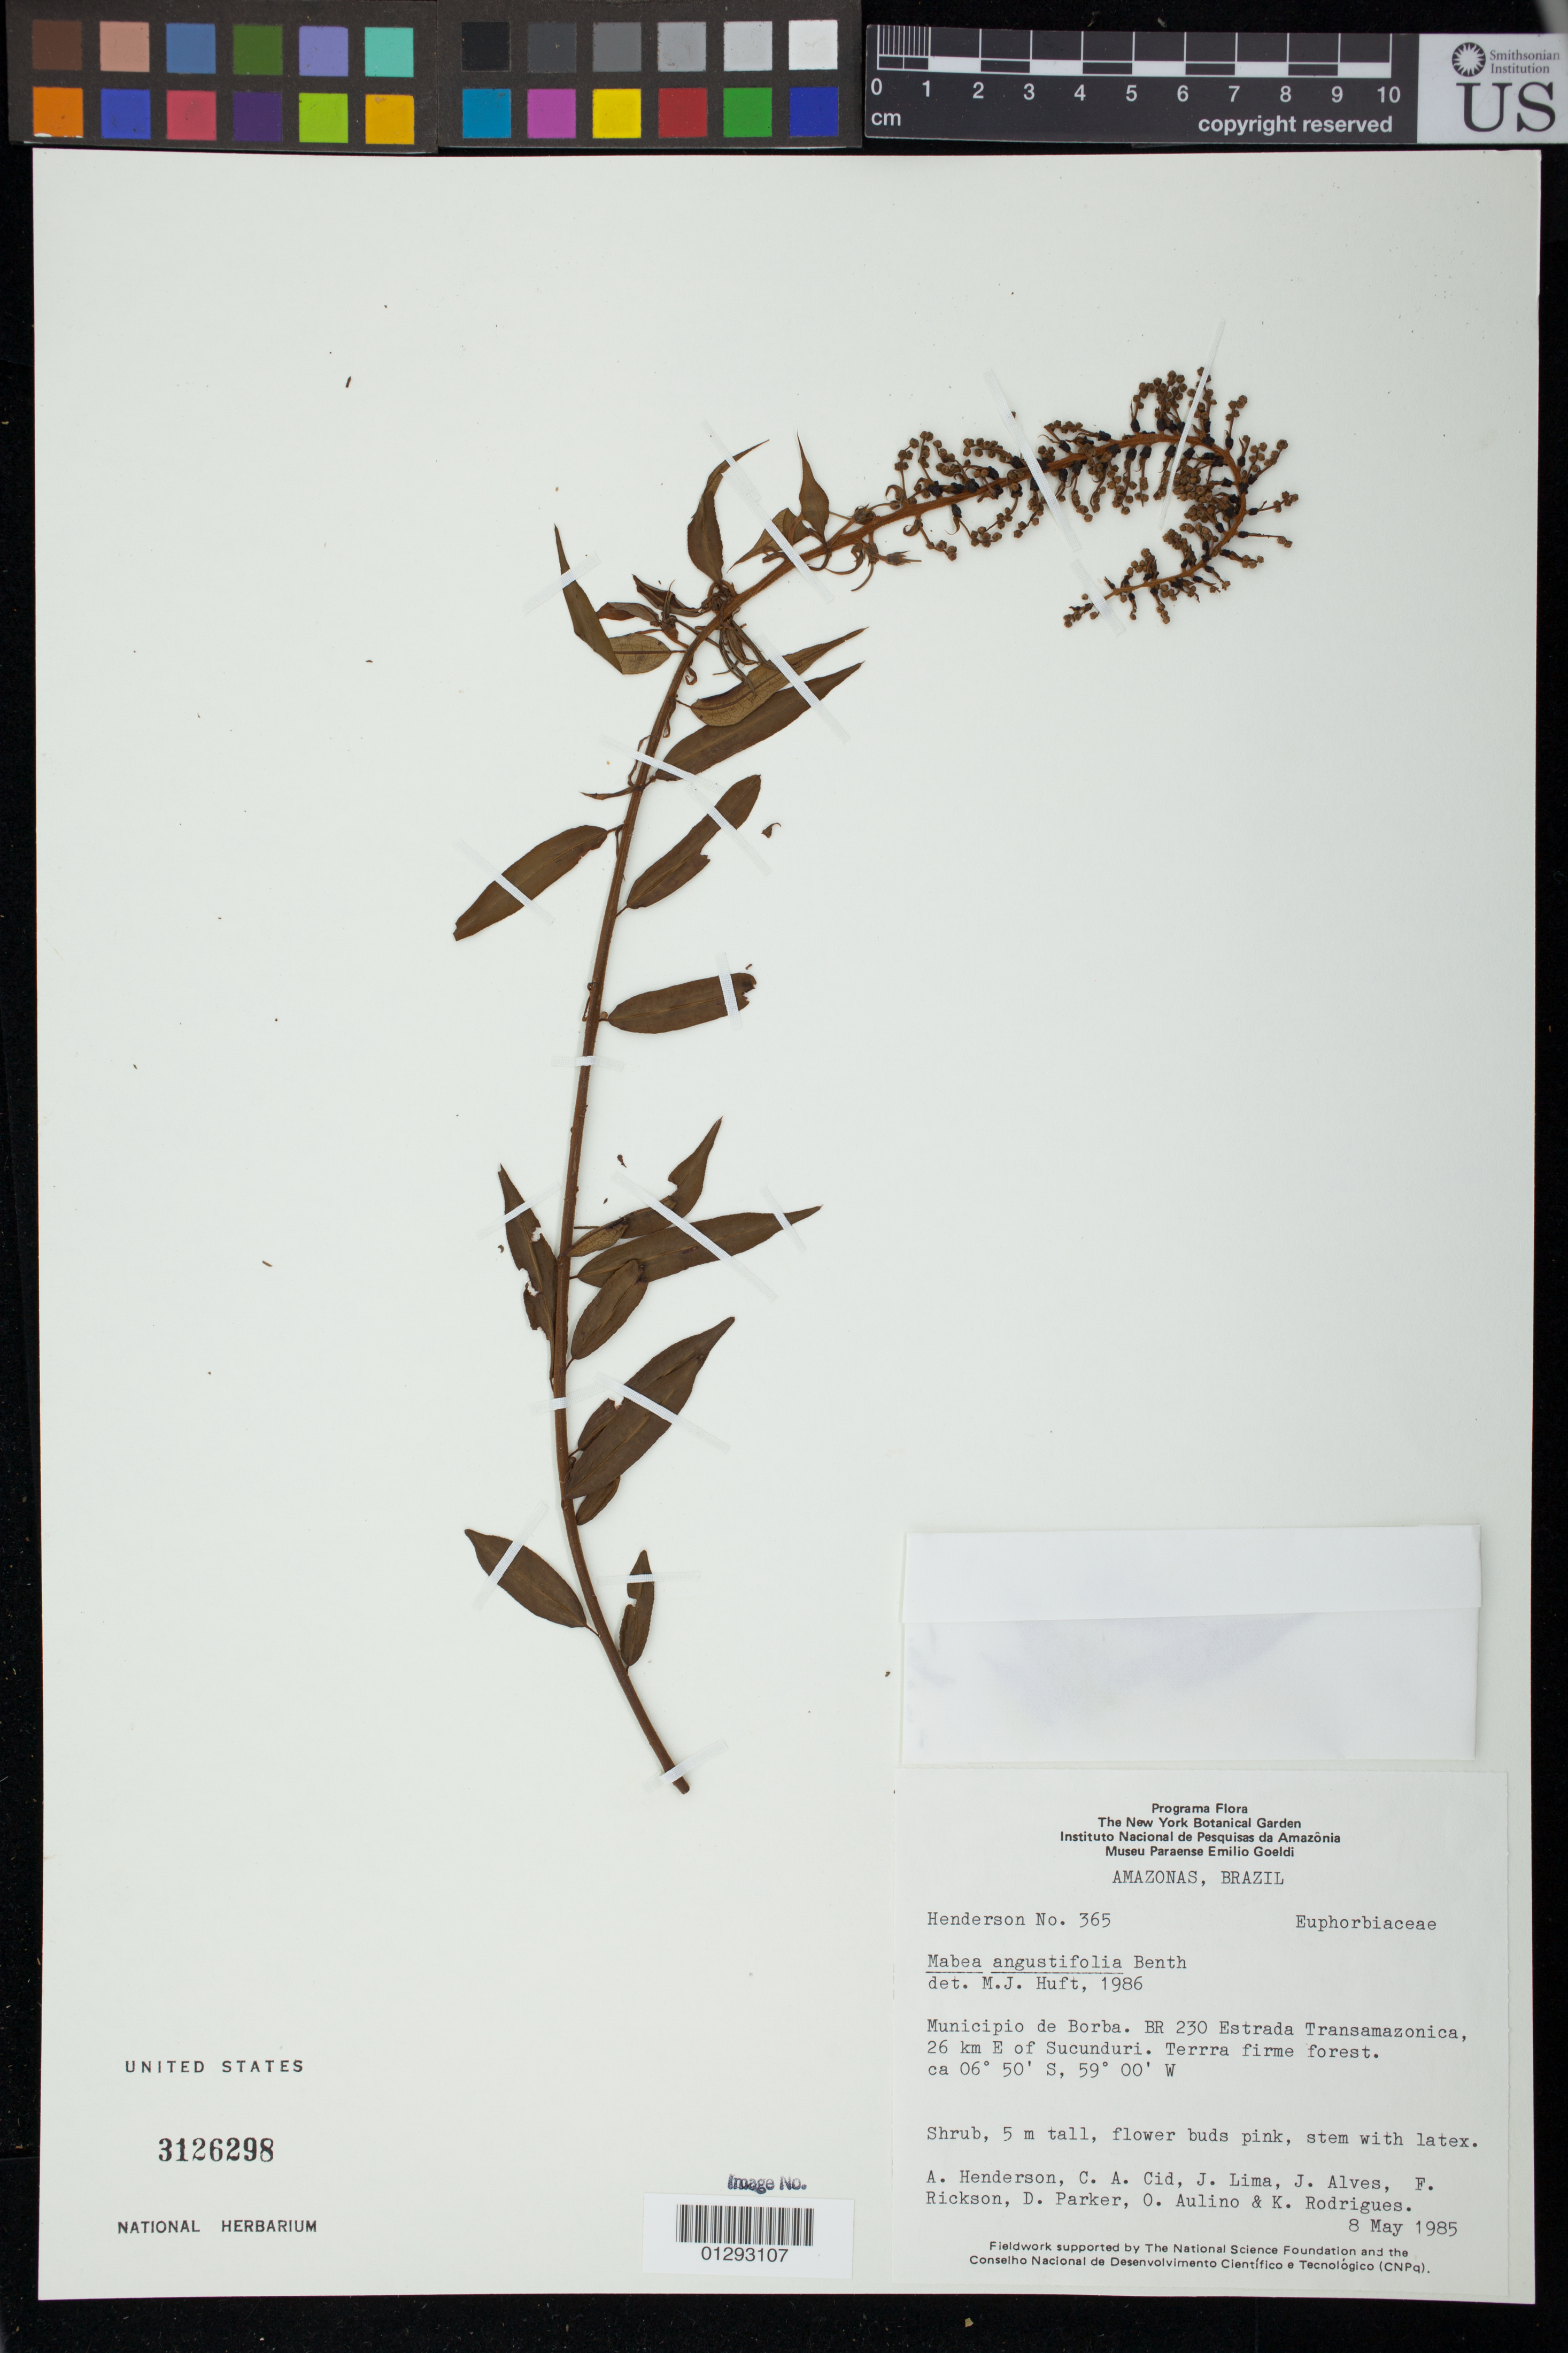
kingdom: Plantae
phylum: Tracheophyta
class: Magnoliopsida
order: Malpighiales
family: Euphorbiaceae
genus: Mabea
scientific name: Mabea angustifolia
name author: Spruce ex Benth.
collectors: A. Henderson, C. A. Cid Ferreira, J. Lima, J. Alves, F. R. Rickson, D. Parker, O. Aulino & K. Rodrigues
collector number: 365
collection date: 1985-05-08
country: Brazil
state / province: Amazonas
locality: Municipio de Bora. BR 230 Estrada Transamazonica, 26 km E of Sucunduri. Terra firme forest.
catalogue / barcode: US 3126298